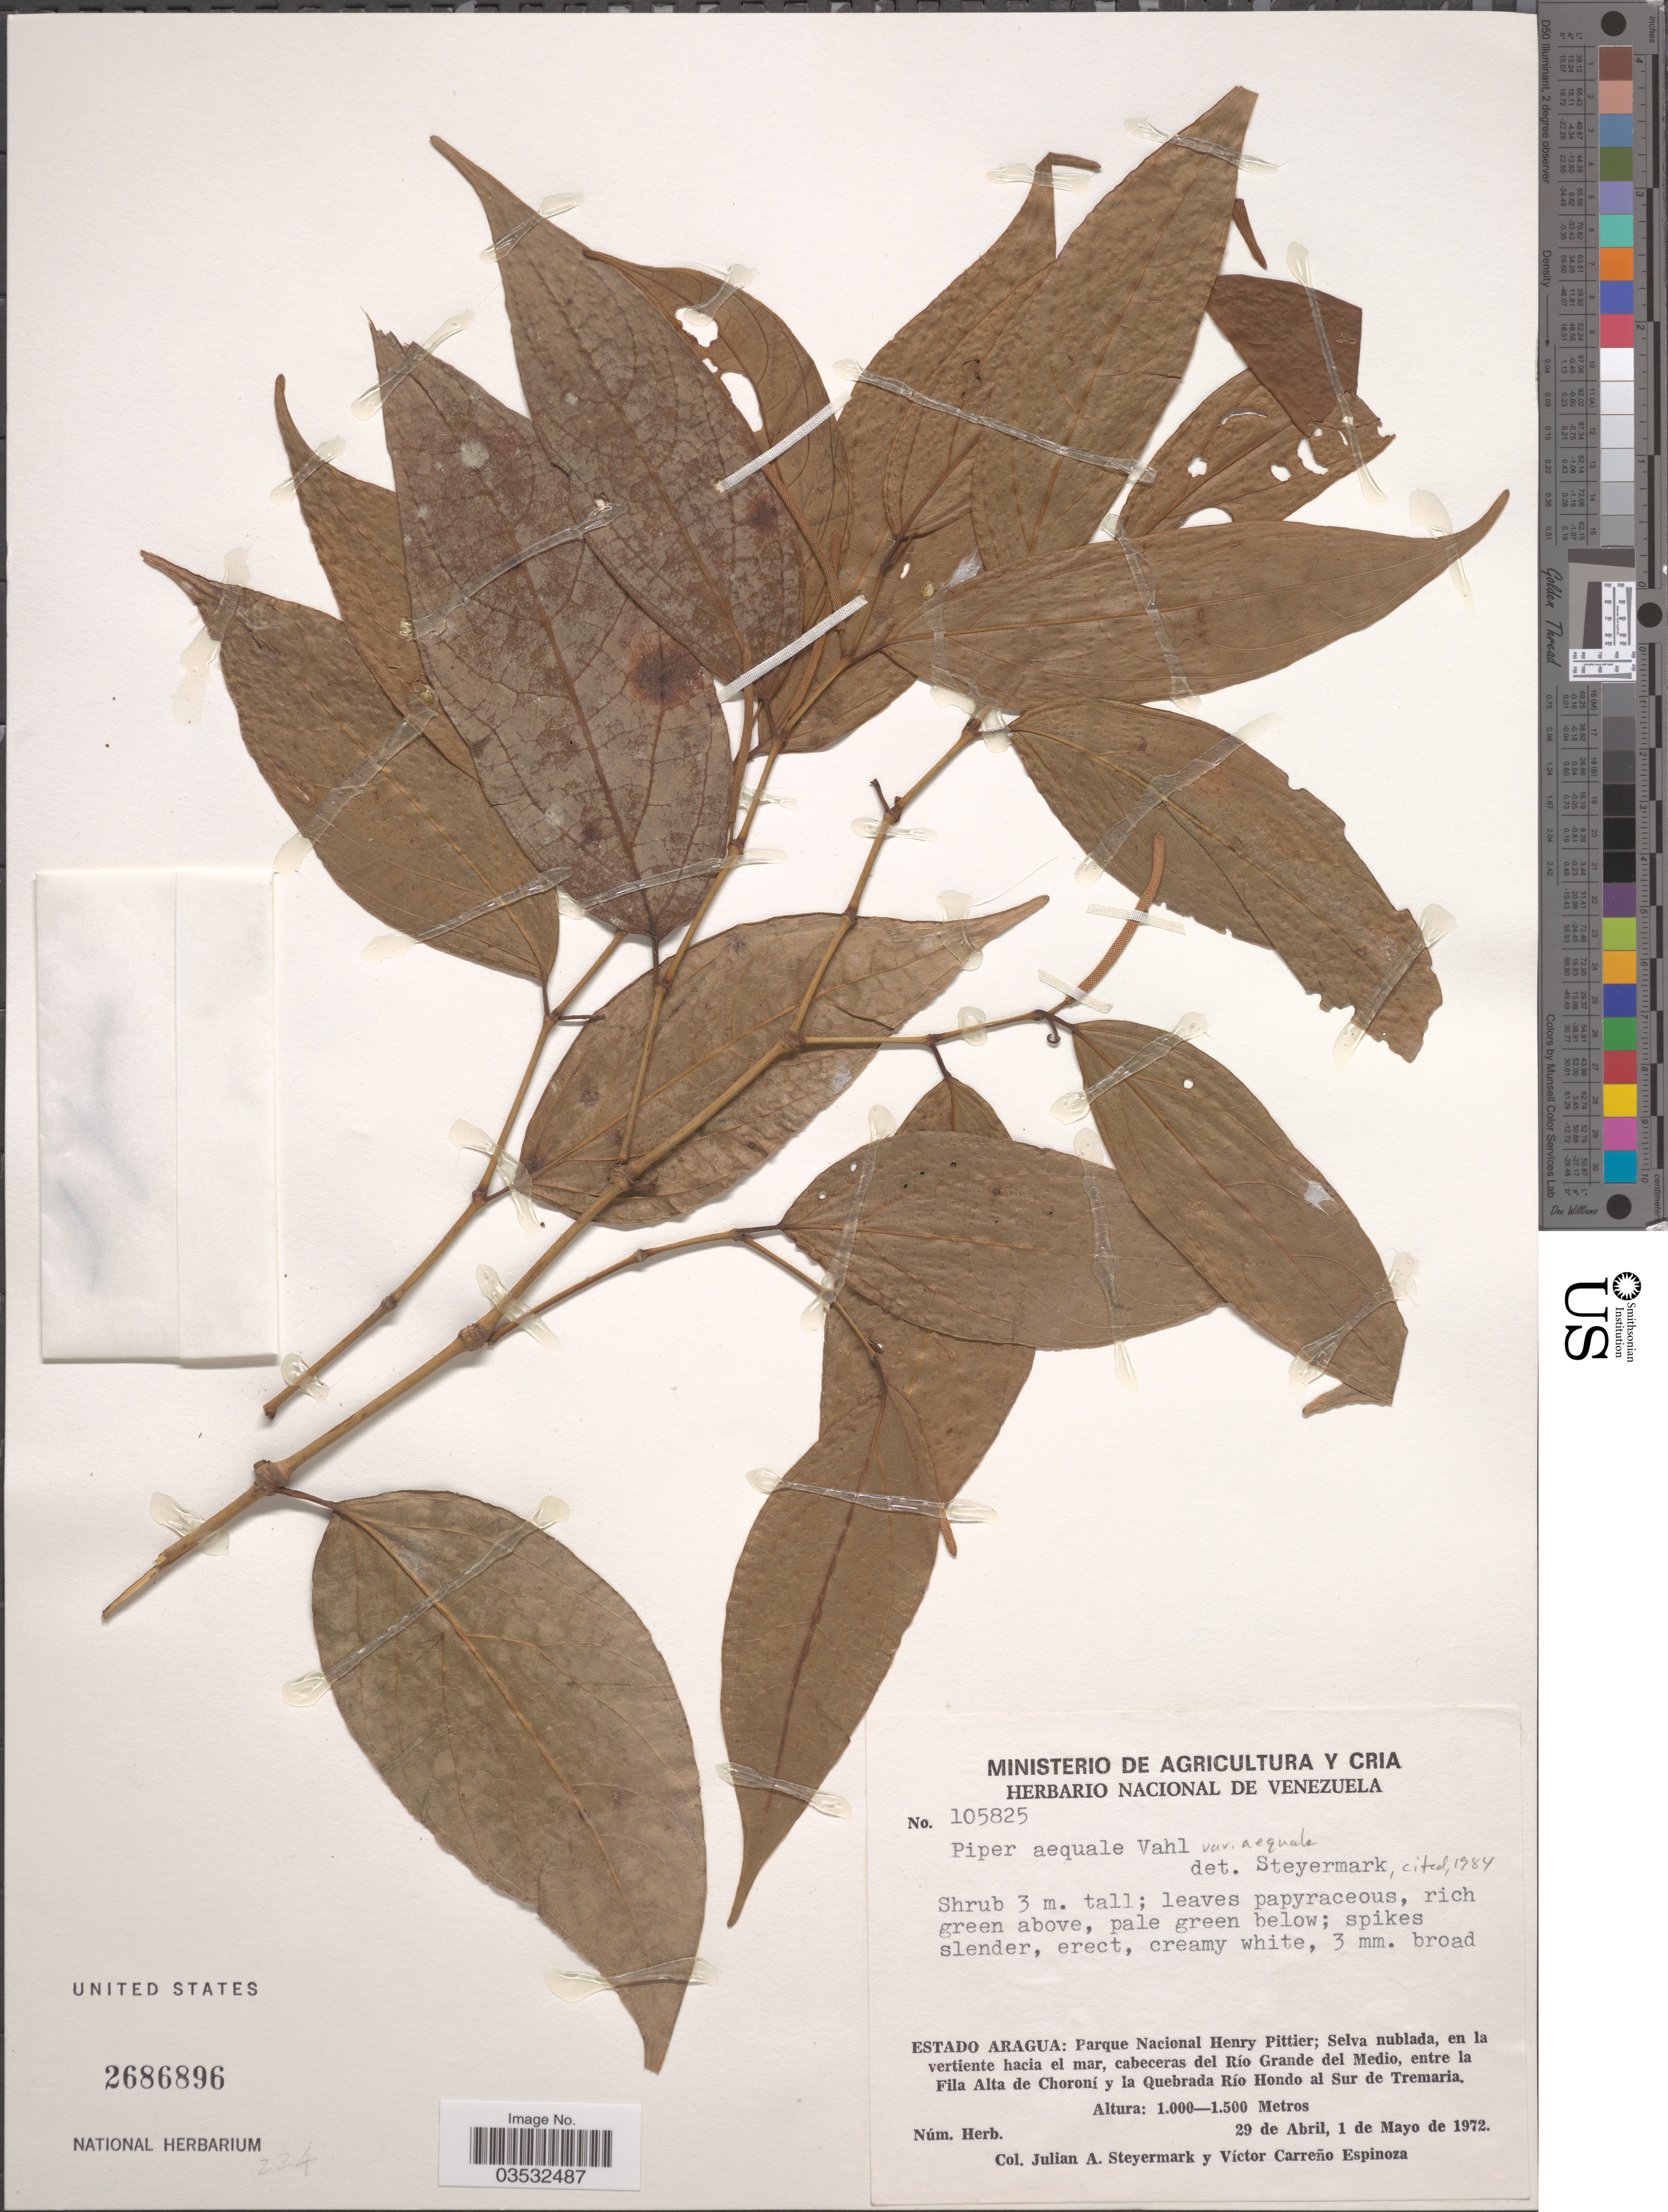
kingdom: Plantae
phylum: Tracheophyta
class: Magnoliopsida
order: Piperales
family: Piperaceae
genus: Piper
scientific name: Piper aequale var. aequale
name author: Vahl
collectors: J. Steyermark & V. Carreño E.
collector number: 105825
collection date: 1972-04-29/1972-05-01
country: Venezuela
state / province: Aragua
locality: Parque Nacional Henry Pittier; cabeceras del Río Grande del Medio, entre la Fila Alta de Choroní y la Quebrada Río Hondo al Sur de Tremaria.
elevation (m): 1000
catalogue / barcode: US 2686896